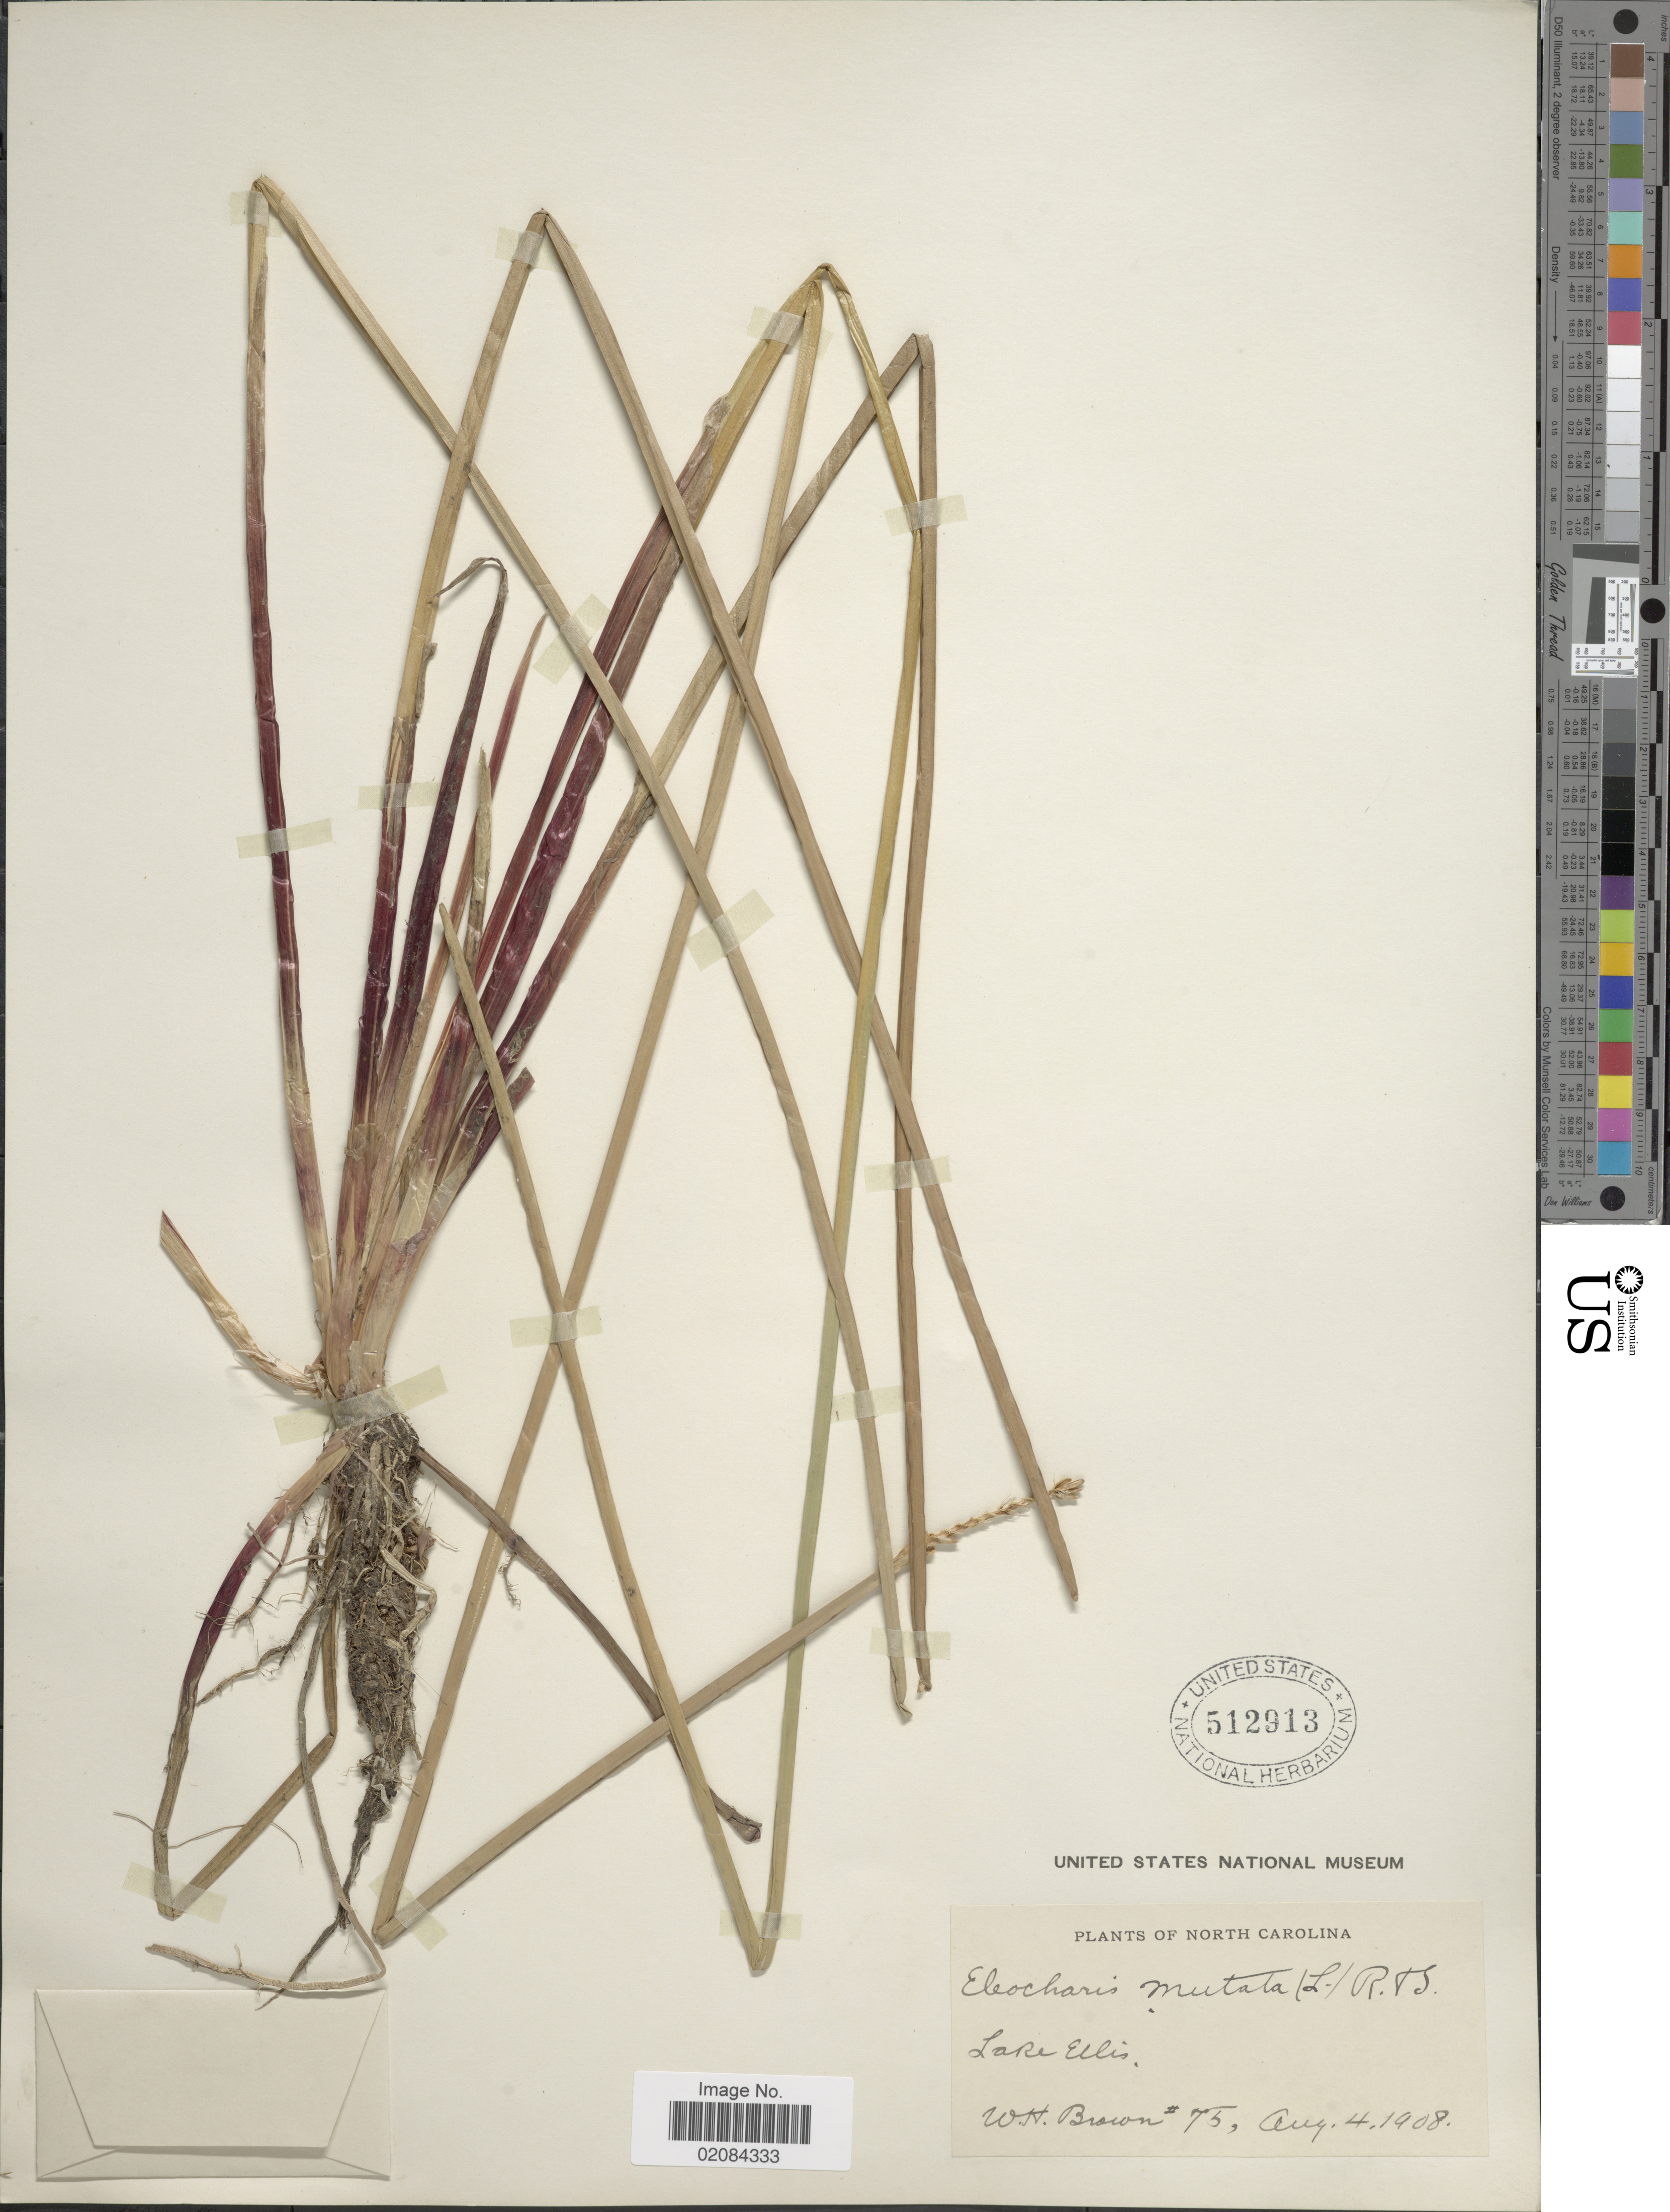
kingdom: Plantae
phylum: Tracheophyta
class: Liliopsida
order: Poales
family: Cyperaceae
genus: Eleocharis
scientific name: Eleocharis quadrangulata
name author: (Michx.) Roem. & Schult.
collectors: W. H. Brown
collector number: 75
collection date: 1908-08-04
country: United States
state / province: North Carolina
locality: Lake Ellis. North Carolina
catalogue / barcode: US 512913